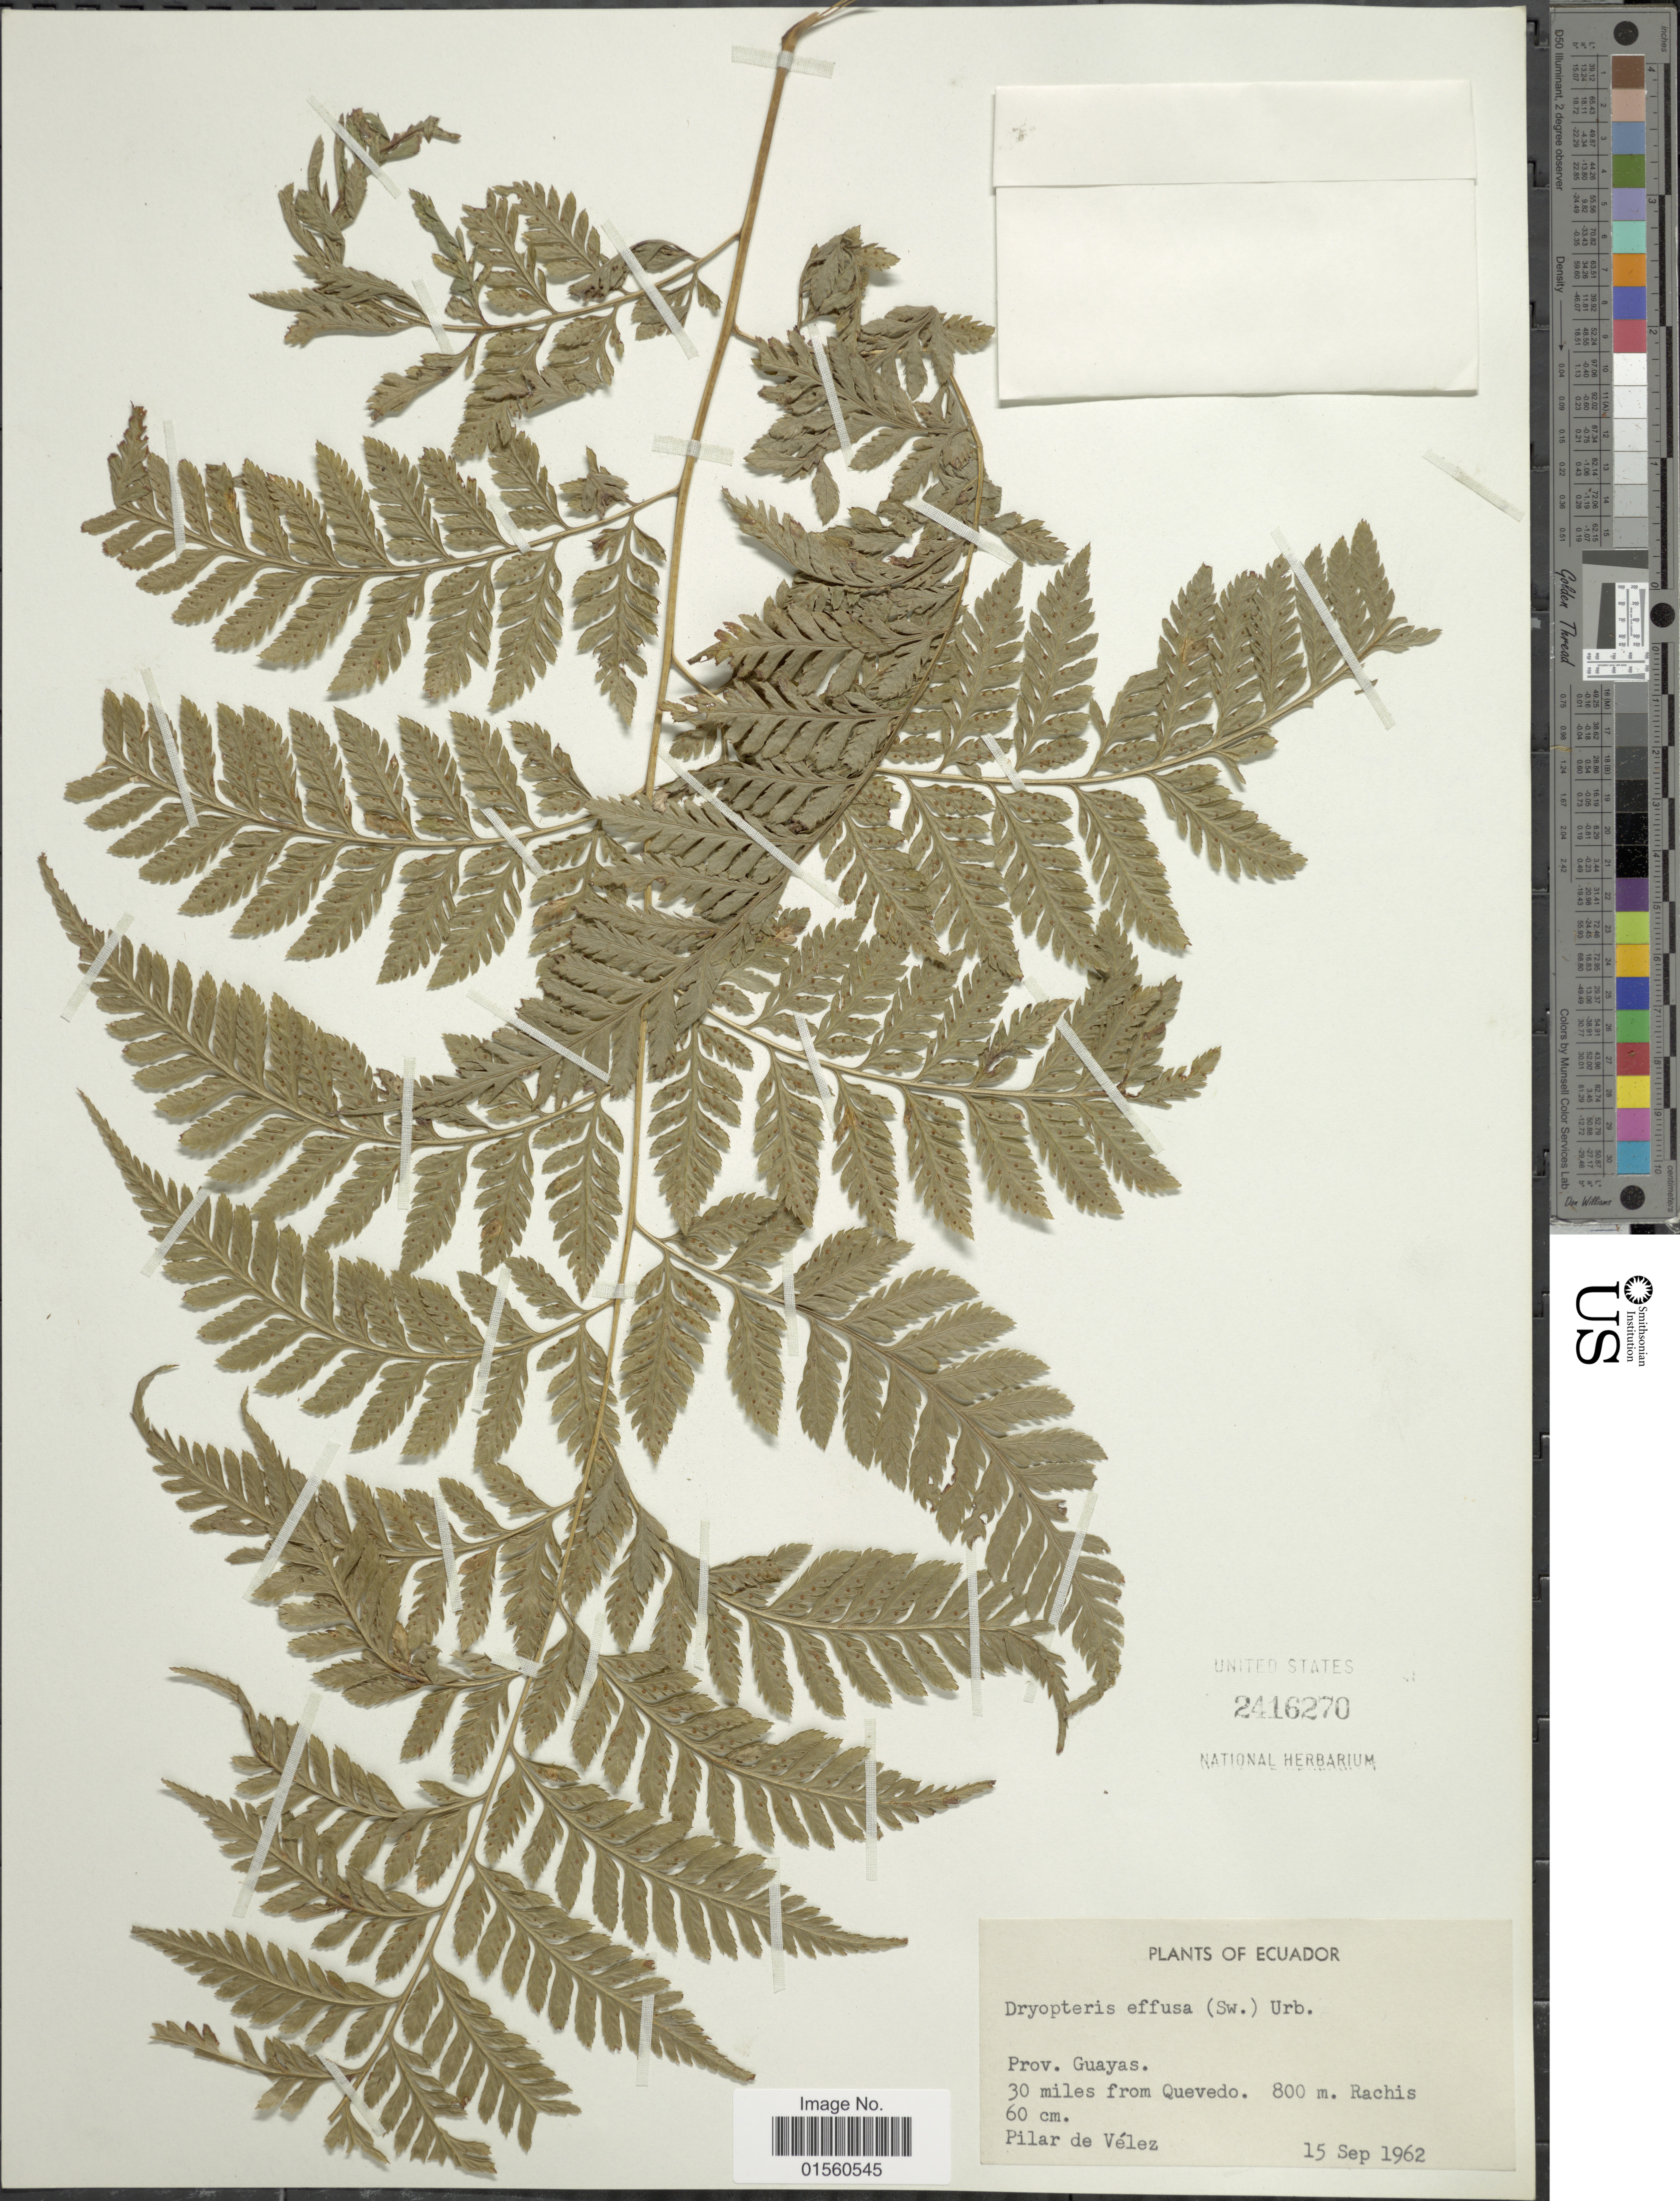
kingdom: Plantae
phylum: Tracheophyta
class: Polypodiopsida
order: Polypodiales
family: Dryopteridaceae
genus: Parapolystichum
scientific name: Parapolystichum effusum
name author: (Sw.) Ching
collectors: P. Velez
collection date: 1962-09-15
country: Ecuador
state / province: Guayas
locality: Prov. Guayas, 30 miles from Quevedo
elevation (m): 800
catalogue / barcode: US 2416270